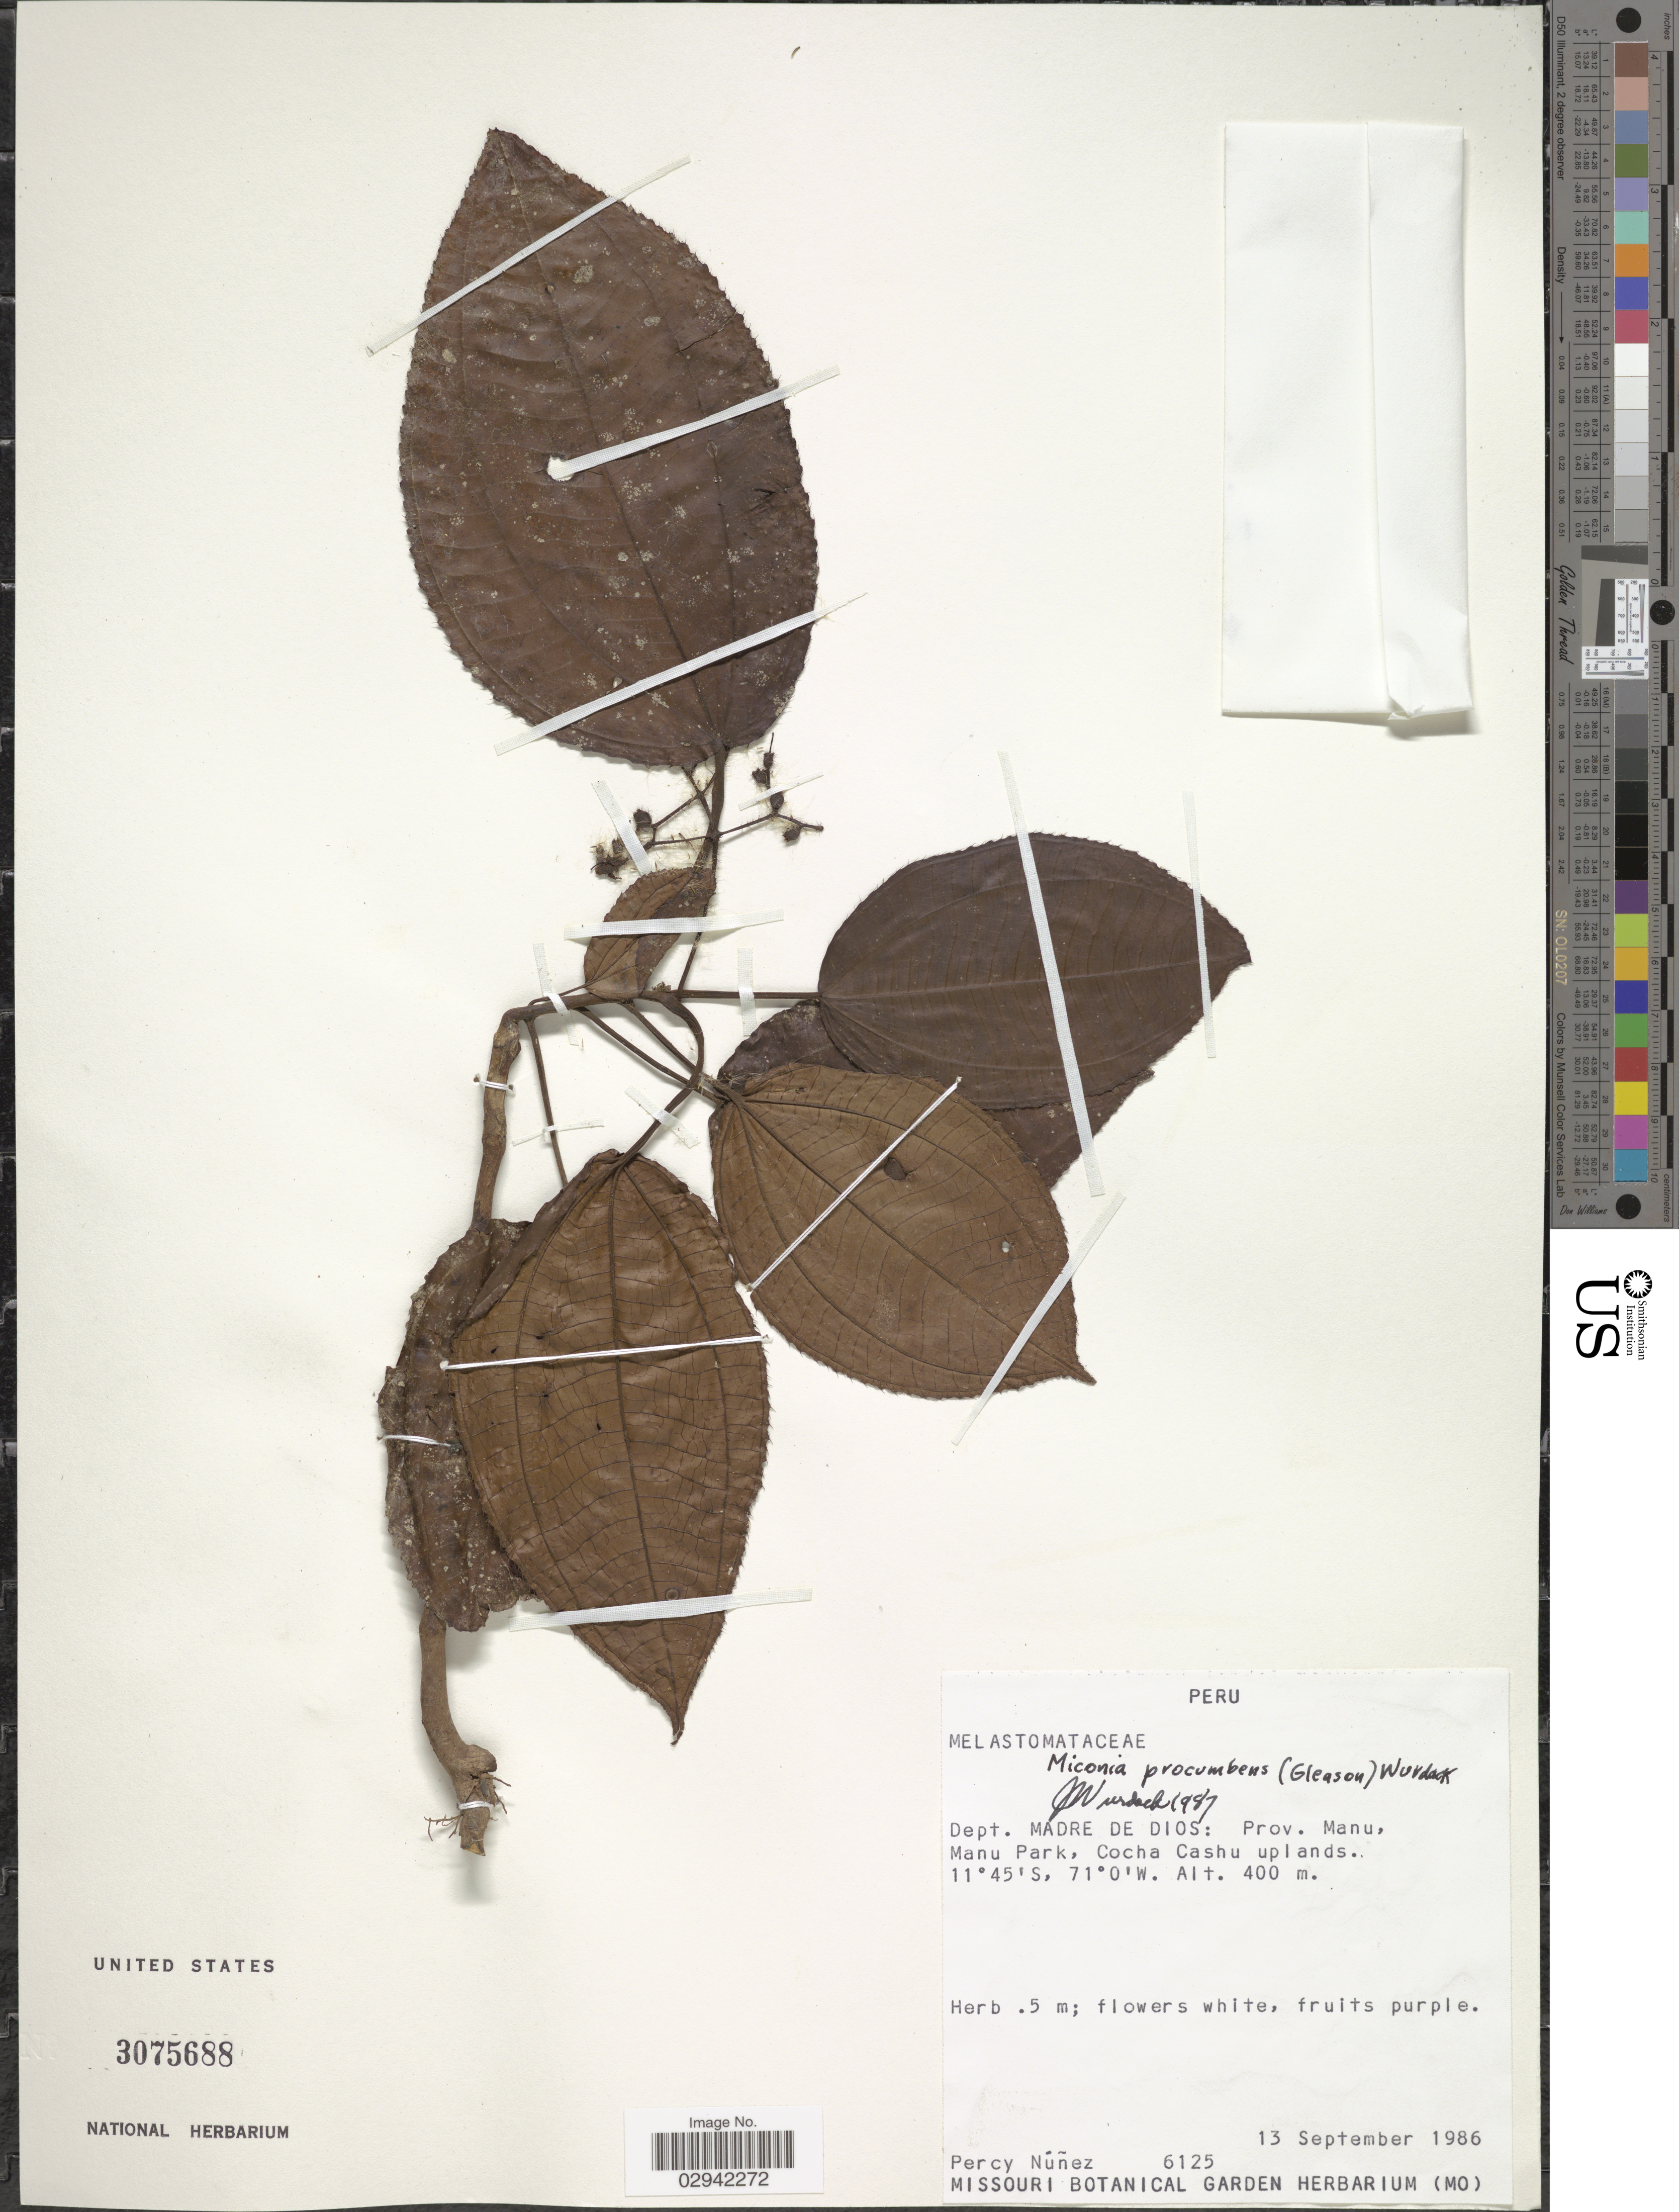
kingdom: Plantae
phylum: Tracheophyta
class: Magnoliopsida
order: Myrtales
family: Melastomataceae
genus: Miconia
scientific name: Miconia procumbens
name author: (Gleason) Wurdack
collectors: P. Nuñez V.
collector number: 6125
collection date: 1986-09-13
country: Peru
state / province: Madre de Dios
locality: Dept. Madre de Dios: Prov. Manu, Manu Park, Cocha Cashu uplands.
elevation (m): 400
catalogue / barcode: US 3075688